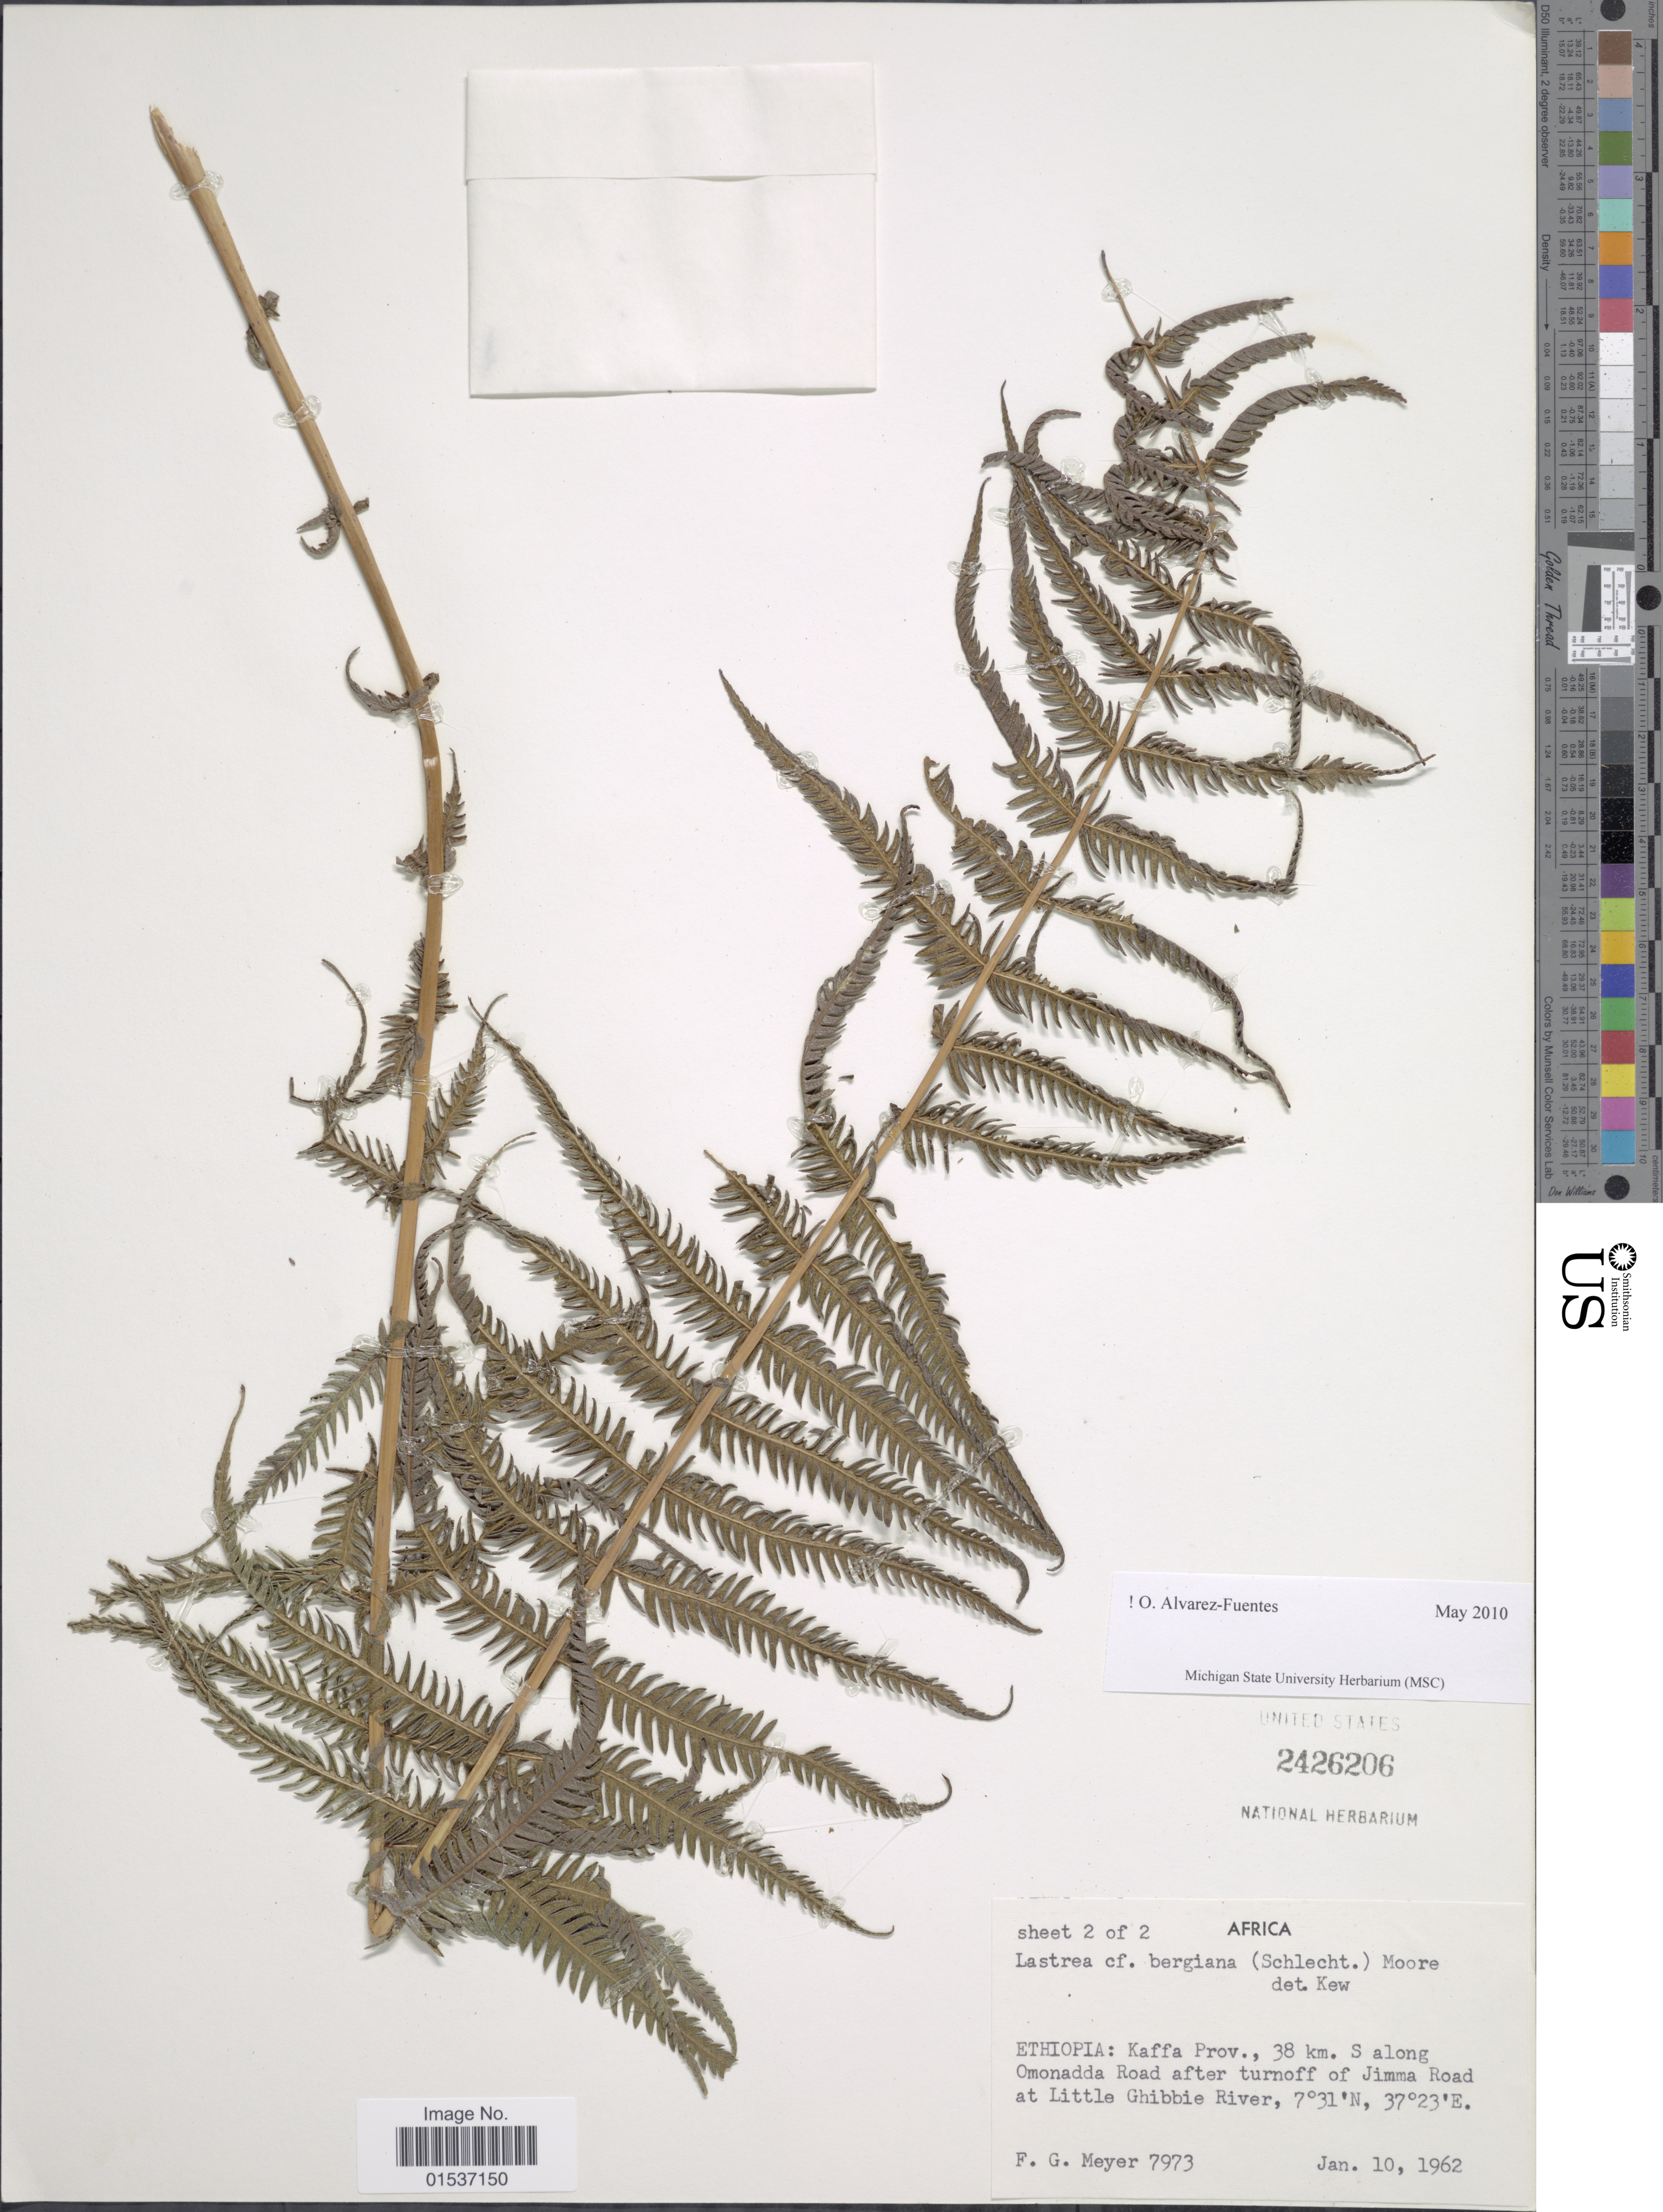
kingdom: Plantae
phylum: Tracheophyta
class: Polypodiopsida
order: Polypodiales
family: Thelypteridaceae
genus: Thelypteris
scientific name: Thelypteris bergiana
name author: (Schltdl.) Ching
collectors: F. G. Meyer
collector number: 7973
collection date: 1962-01-10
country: Ethiopia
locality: Ethiopia: Kaffa Prov., 38 km. S along Omonadda Road after tunroff of Jimma Road at Little Ghibble River.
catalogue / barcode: US 2426206